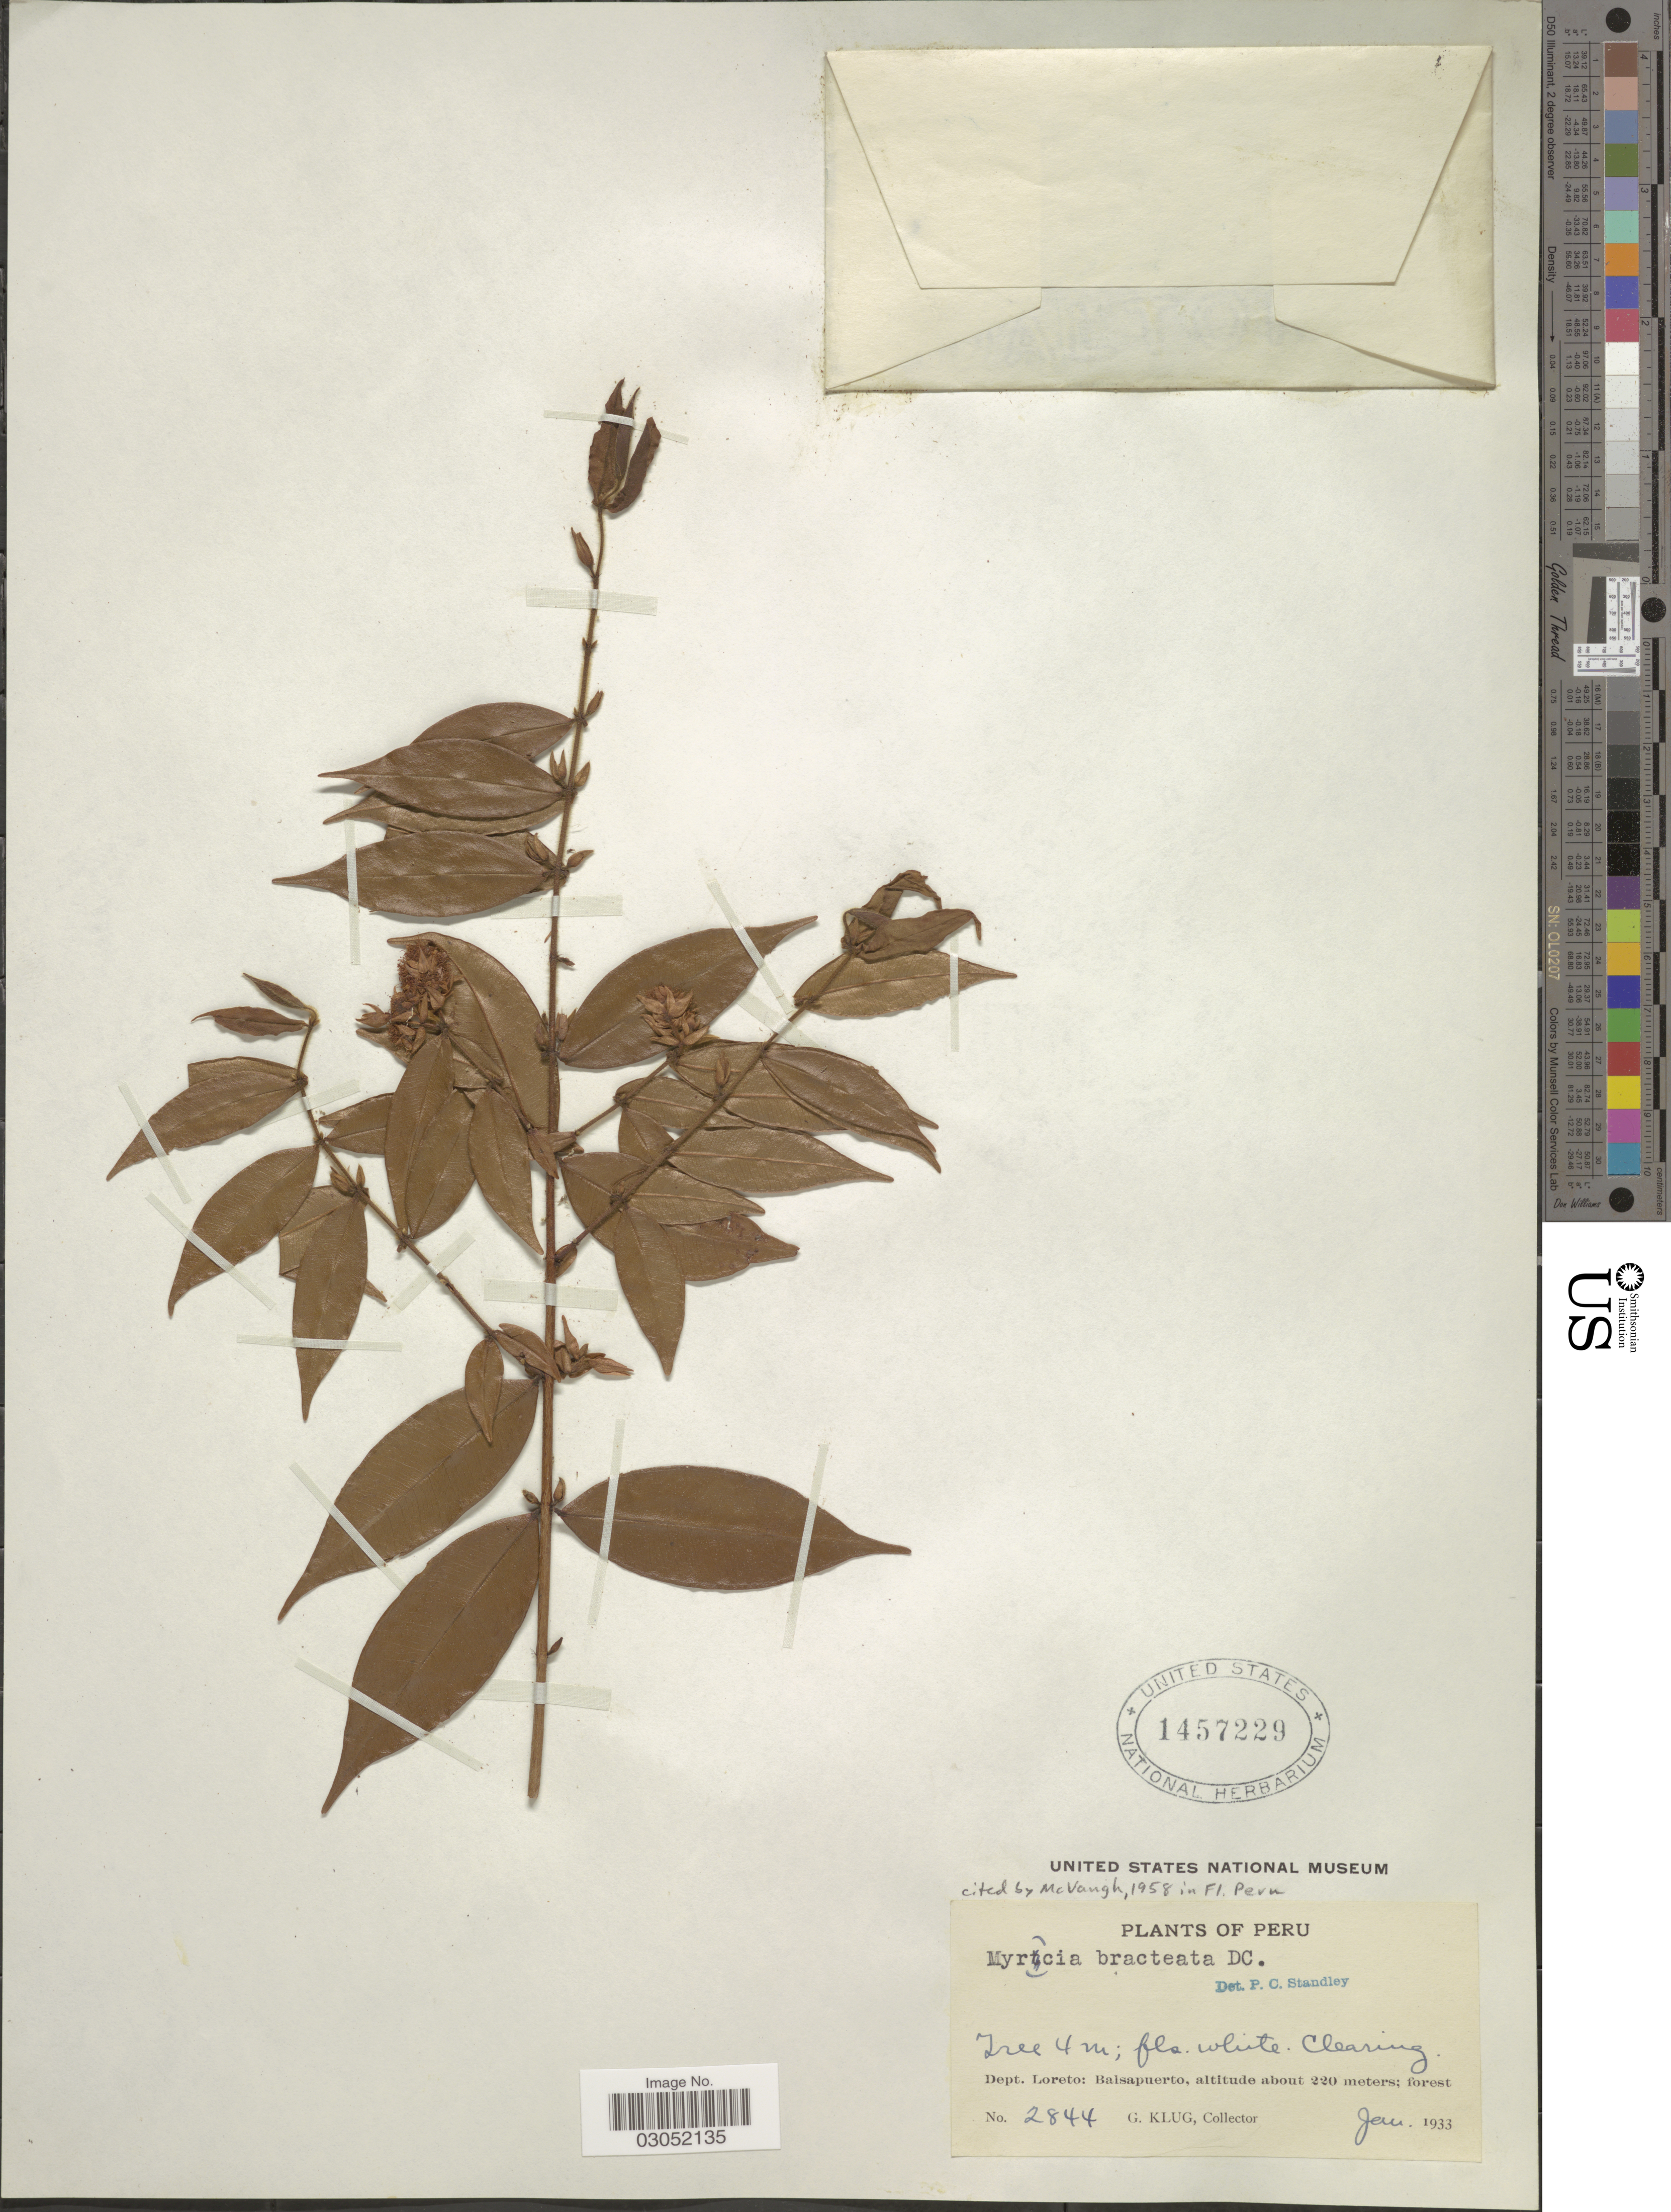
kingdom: Plantae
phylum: Tracheophyta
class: Magnoliopsida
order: Myrtales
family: Myrtaceae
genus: Myrcia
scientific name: Myrcia bracteata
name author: (Rich.) DC.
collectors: G. Klug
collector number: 2844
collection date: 1933-01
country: Peru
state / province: Loreto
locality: Dept. Loreto: Balsapuerto.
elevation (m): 220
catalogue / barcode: US 1457229